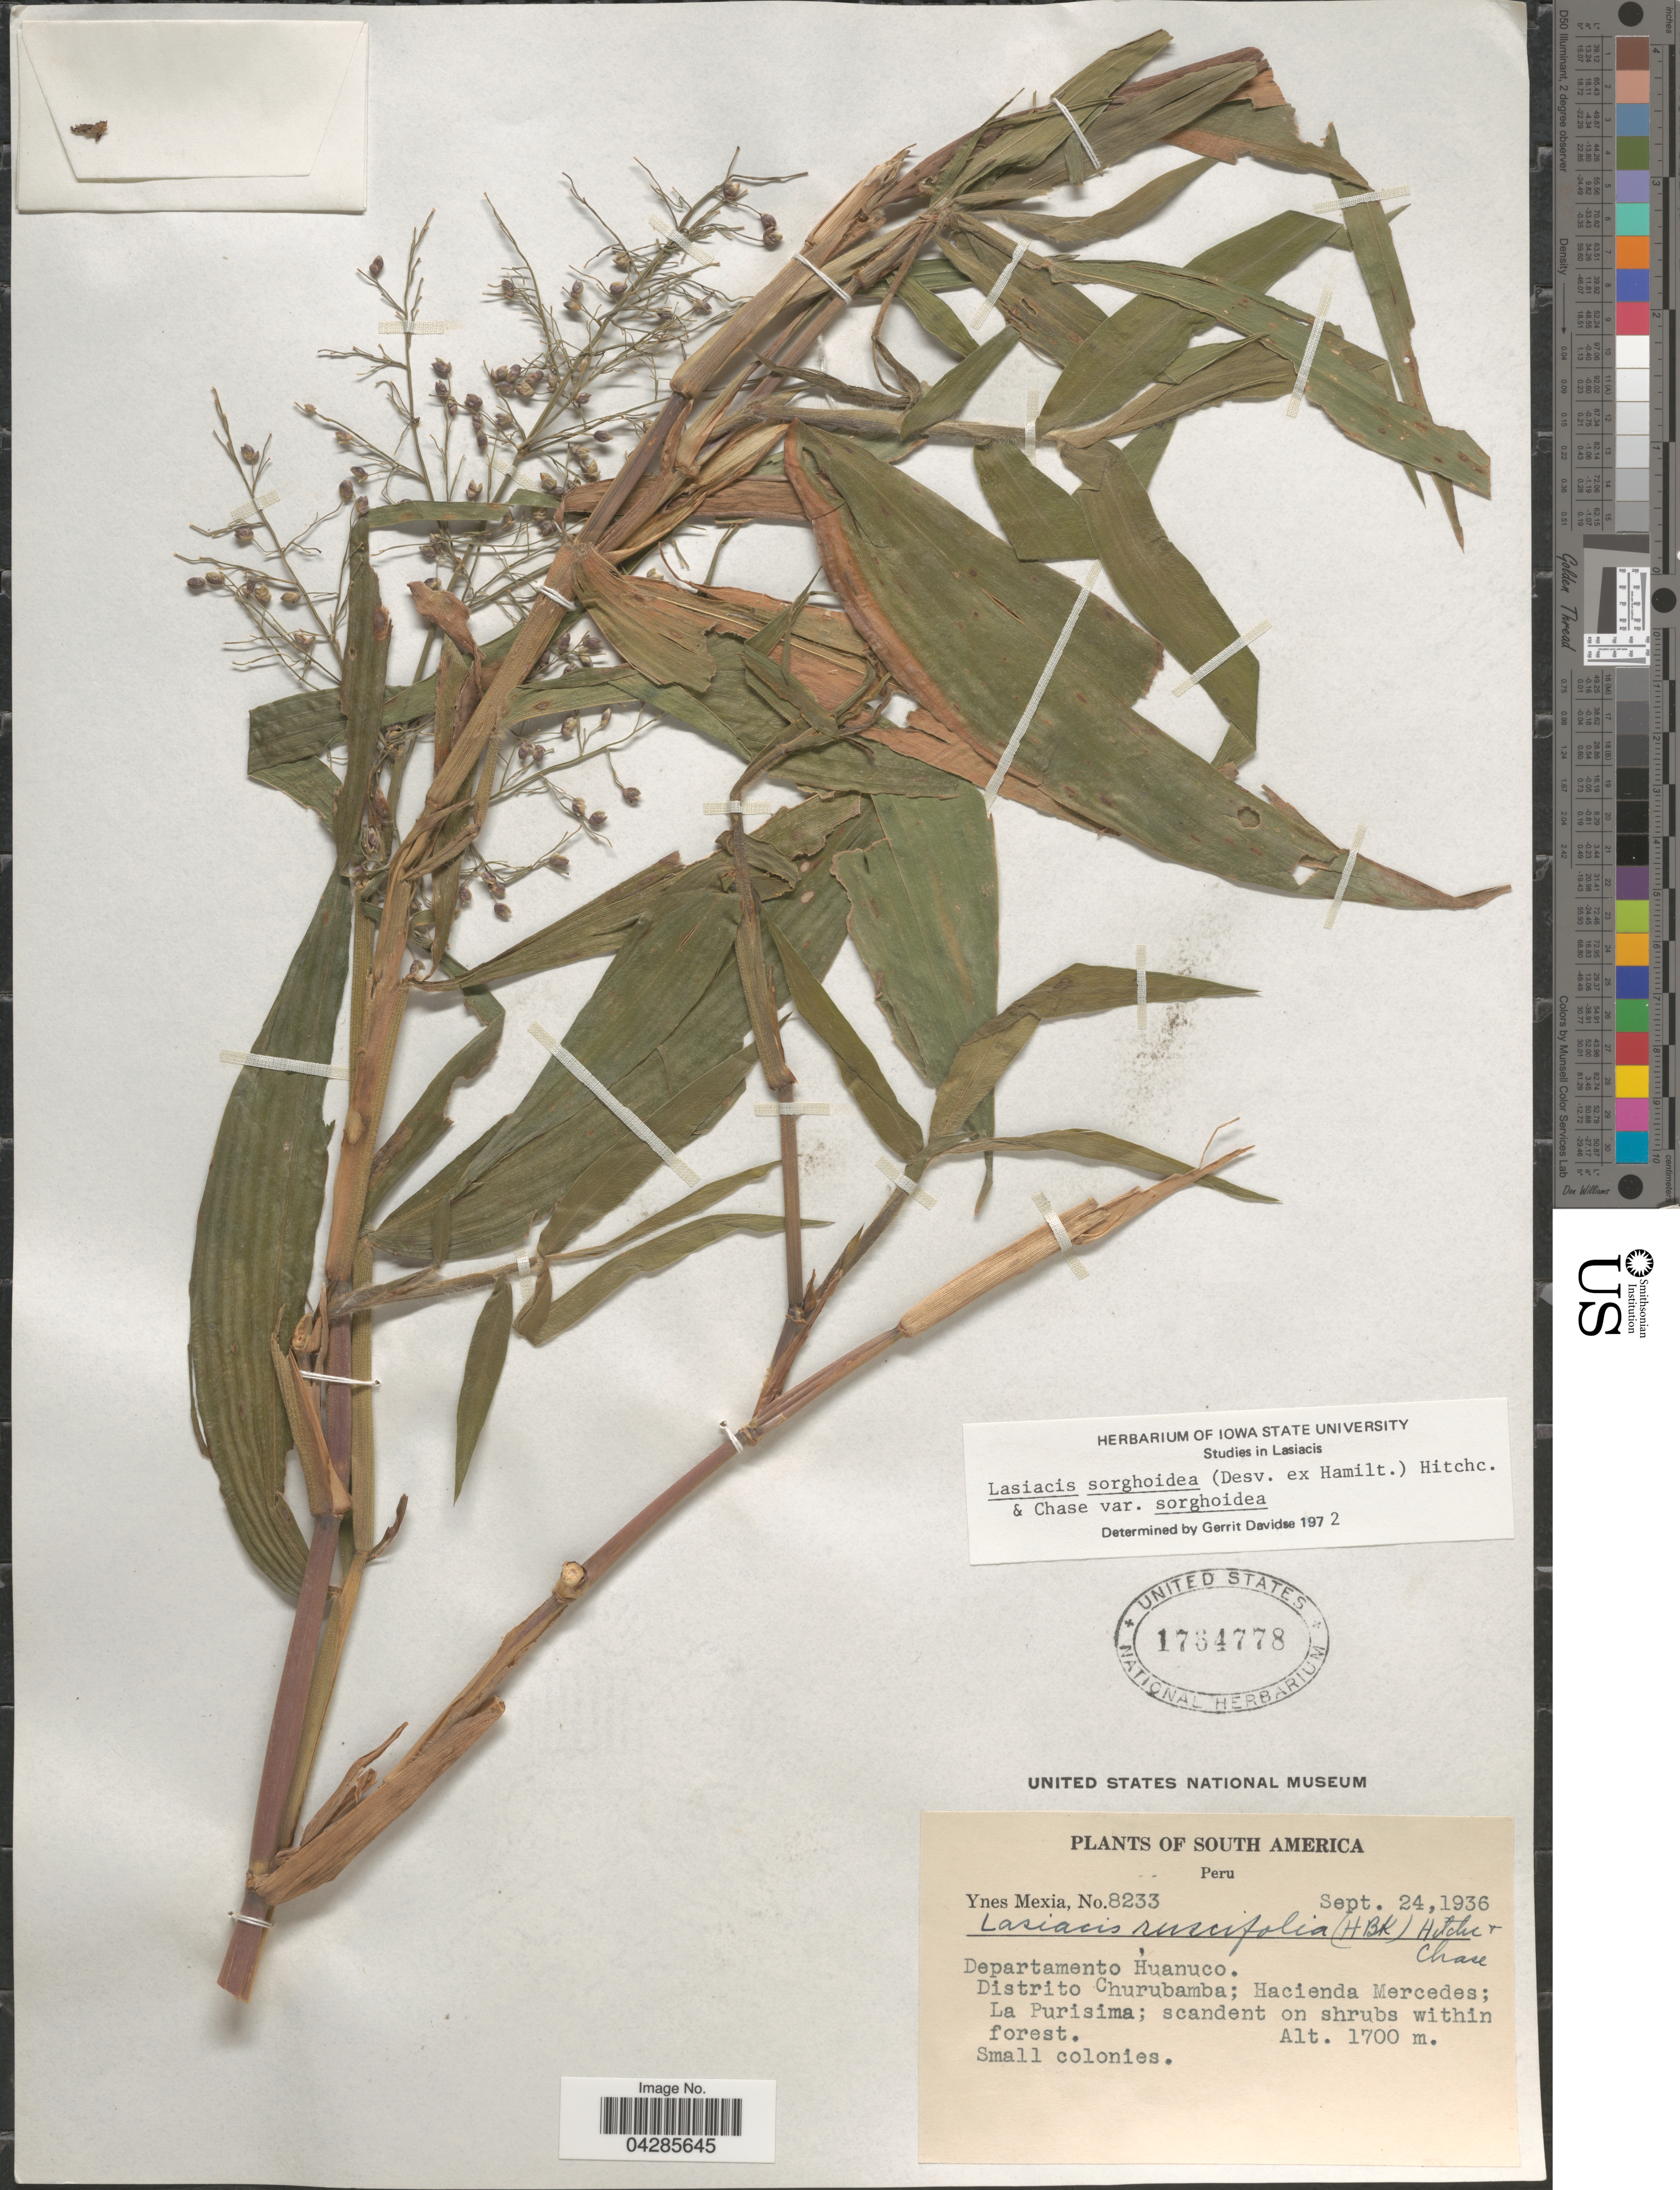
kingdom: Plantae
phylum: Tracheophyta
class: Liliopsida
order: Poales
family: Poaceae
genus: Lasiacis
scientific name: Lasiacis sorghoidea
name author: (Desv. ex Ham.) Hitchc. & Chase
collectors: Y. Mexia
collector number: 8233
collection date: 1936-09-24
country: Peru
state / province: Huánuco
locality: Departamento Huanuco. Distrito Churubamba; Hacienda Mercedes; La Purisima.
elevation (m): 1700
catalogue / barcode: US 1764778